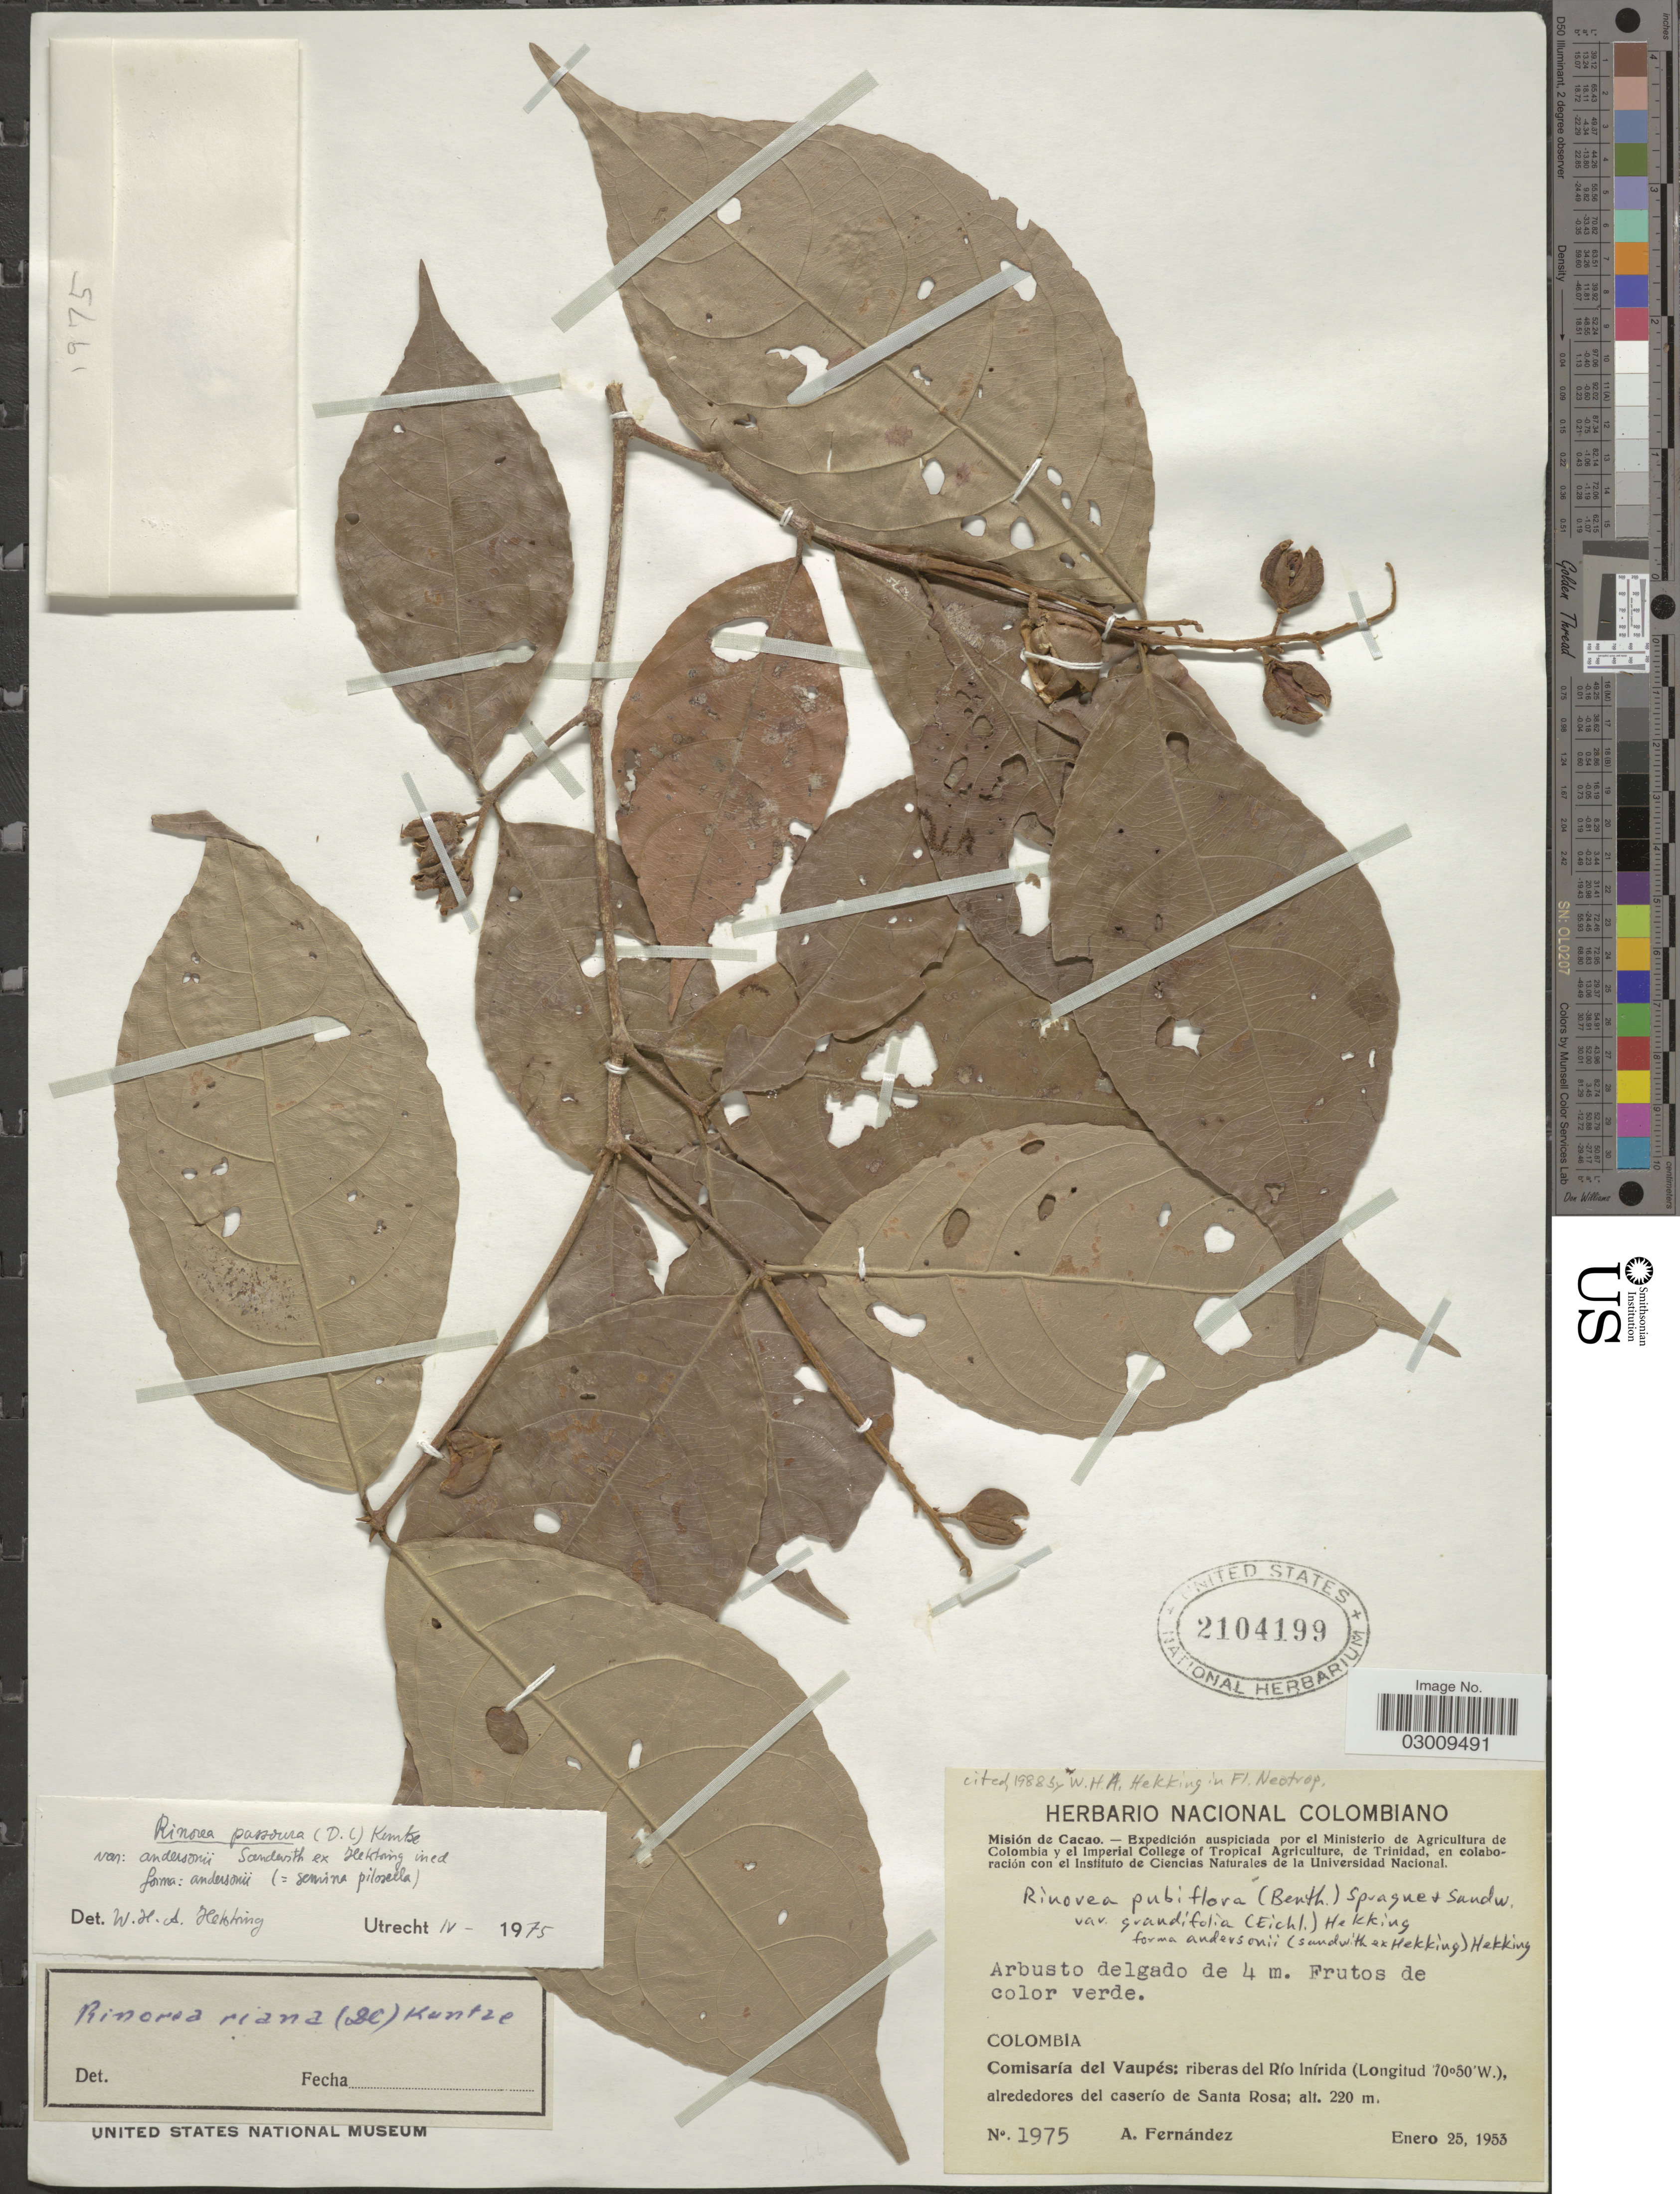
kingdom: Plantae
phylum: Tracheophyta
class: Magnoliopsida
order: Malpighiales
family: Violaceae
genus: Rinorea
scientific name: Rinorea grandifolia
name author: Melch.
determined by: Hoyos-Gomez, S. E.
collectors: A. Fernández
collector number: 1975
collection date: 1953-01-25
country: Colombia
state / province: Vaupés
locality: Comisaría del Vaupés: riberas del Río Inírida, alrededores del caserío de Santa Rosa.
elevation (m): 220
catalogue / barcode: US 2104199